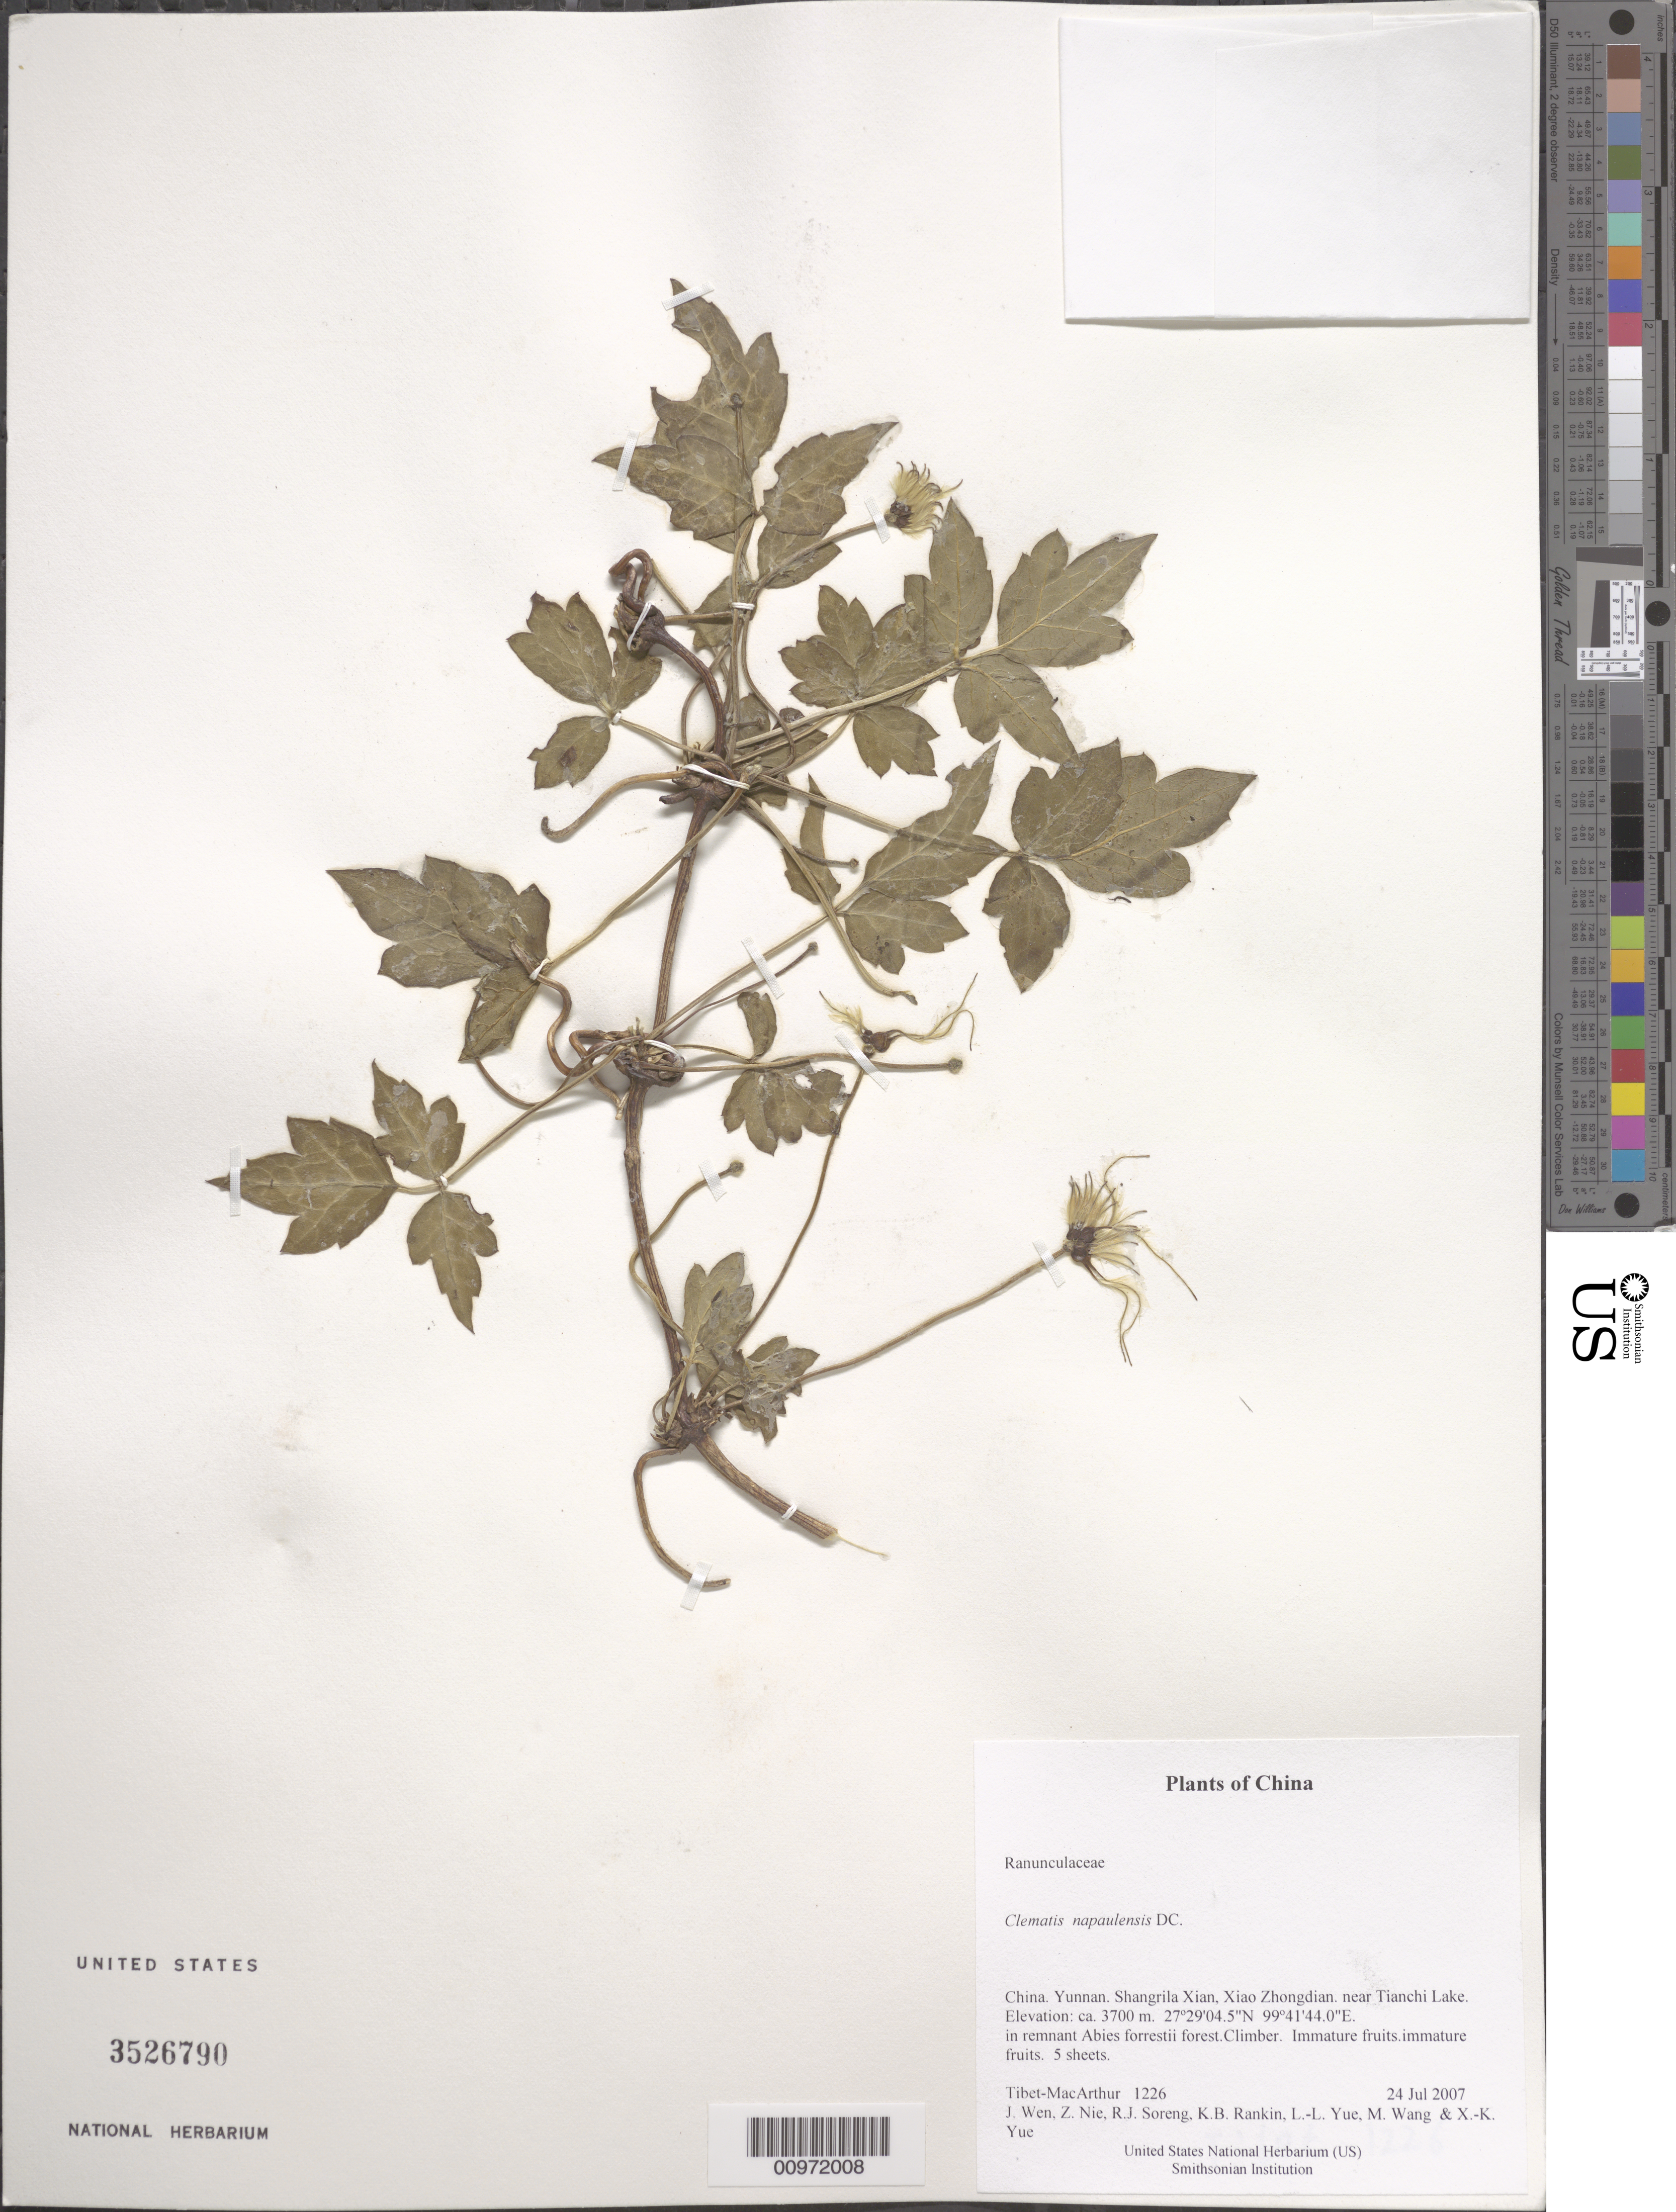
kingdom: Plantae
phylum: Tracheophyta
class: Magnoliopsida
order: Ranunculales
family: Ranunculaceae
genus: Clematis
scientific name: Clematis napaulensis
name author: DC.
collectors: Tibet-MacArthur, J. Wen, Z. Nie, R. J. Soreng, K. Rankin, L. Yue, M. Wang & X. Yue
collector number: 1226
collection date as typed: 24 Jul 2007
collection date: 2007-07-24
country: China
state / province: Yunnan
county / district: Shangrila Xian, Xiao Zhongdian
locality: near Tianchi Lake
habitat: In remnant Abies forrestii forest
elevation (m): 3700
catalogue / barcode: US 3526790